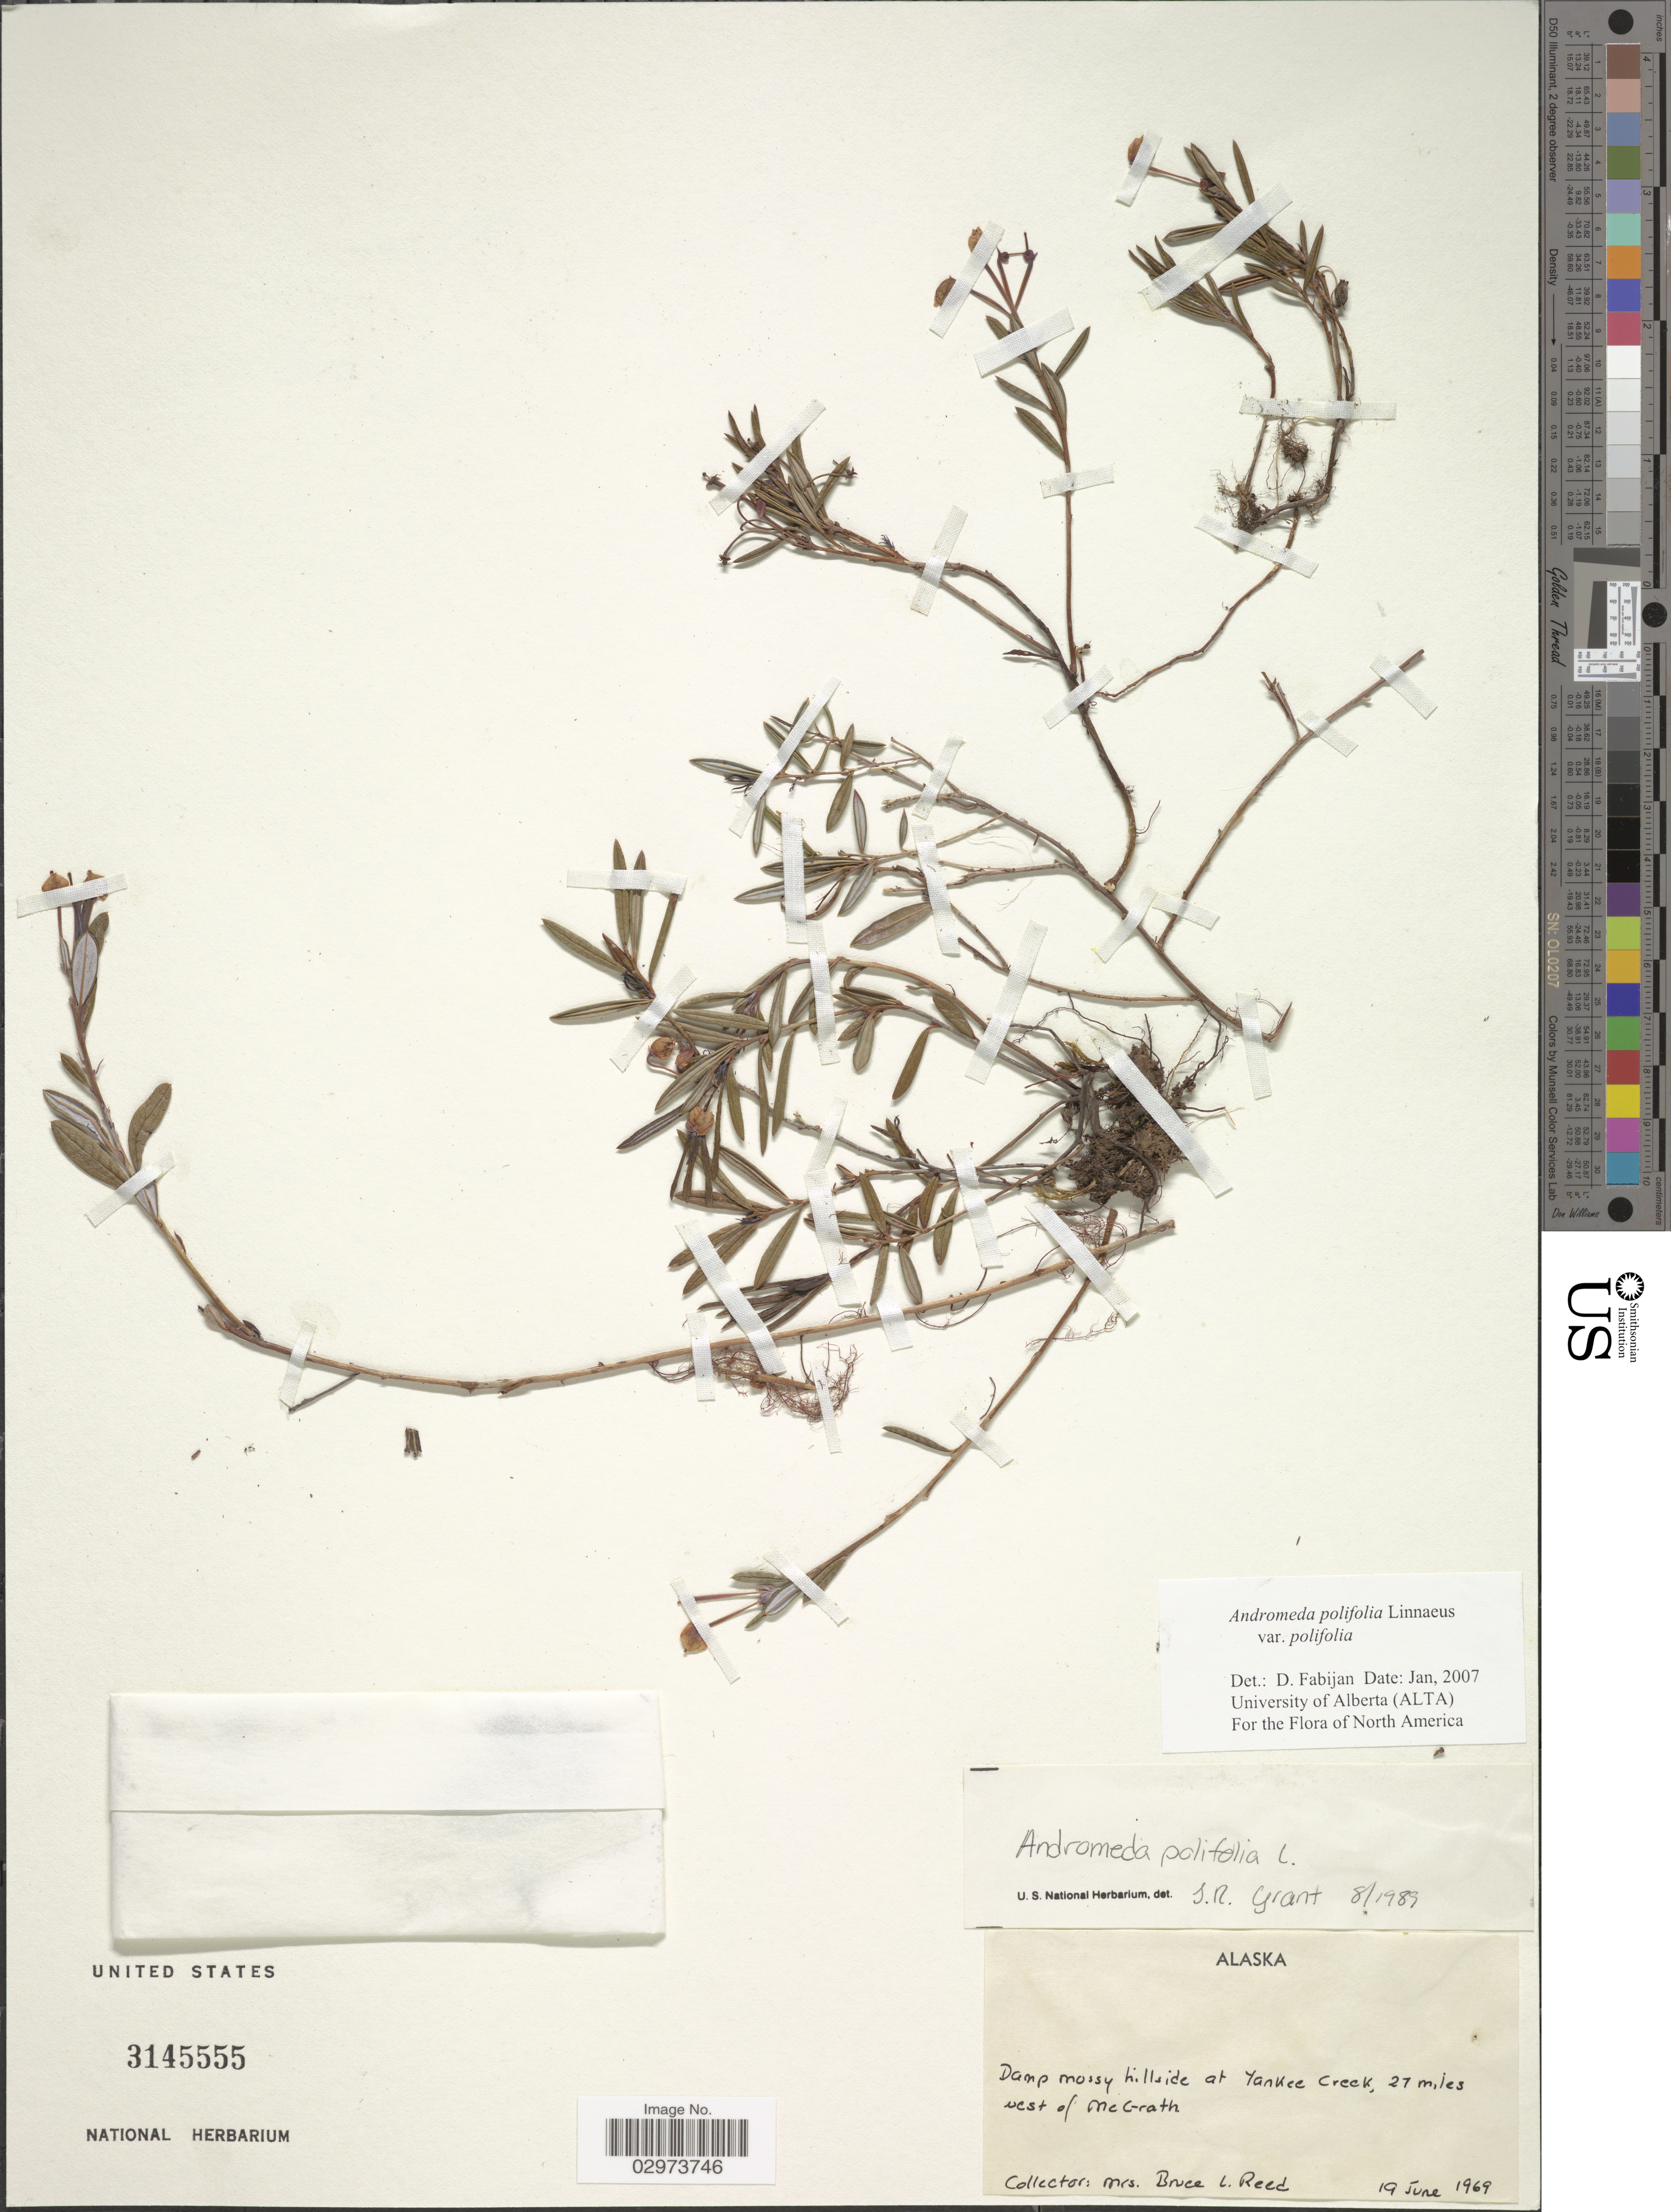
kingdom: Plantae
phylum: Tracheophyta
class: Magnoliopsida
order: Ericales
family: Ericaceae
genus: Andromeda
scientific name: Andromeda polifolia var. polifolia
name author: L.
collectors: B. Reed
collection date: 1969-06-19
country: United States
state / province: Alaska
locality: At Yankee Creek, 27 miles west of McGrath.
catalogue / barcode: US 3145555